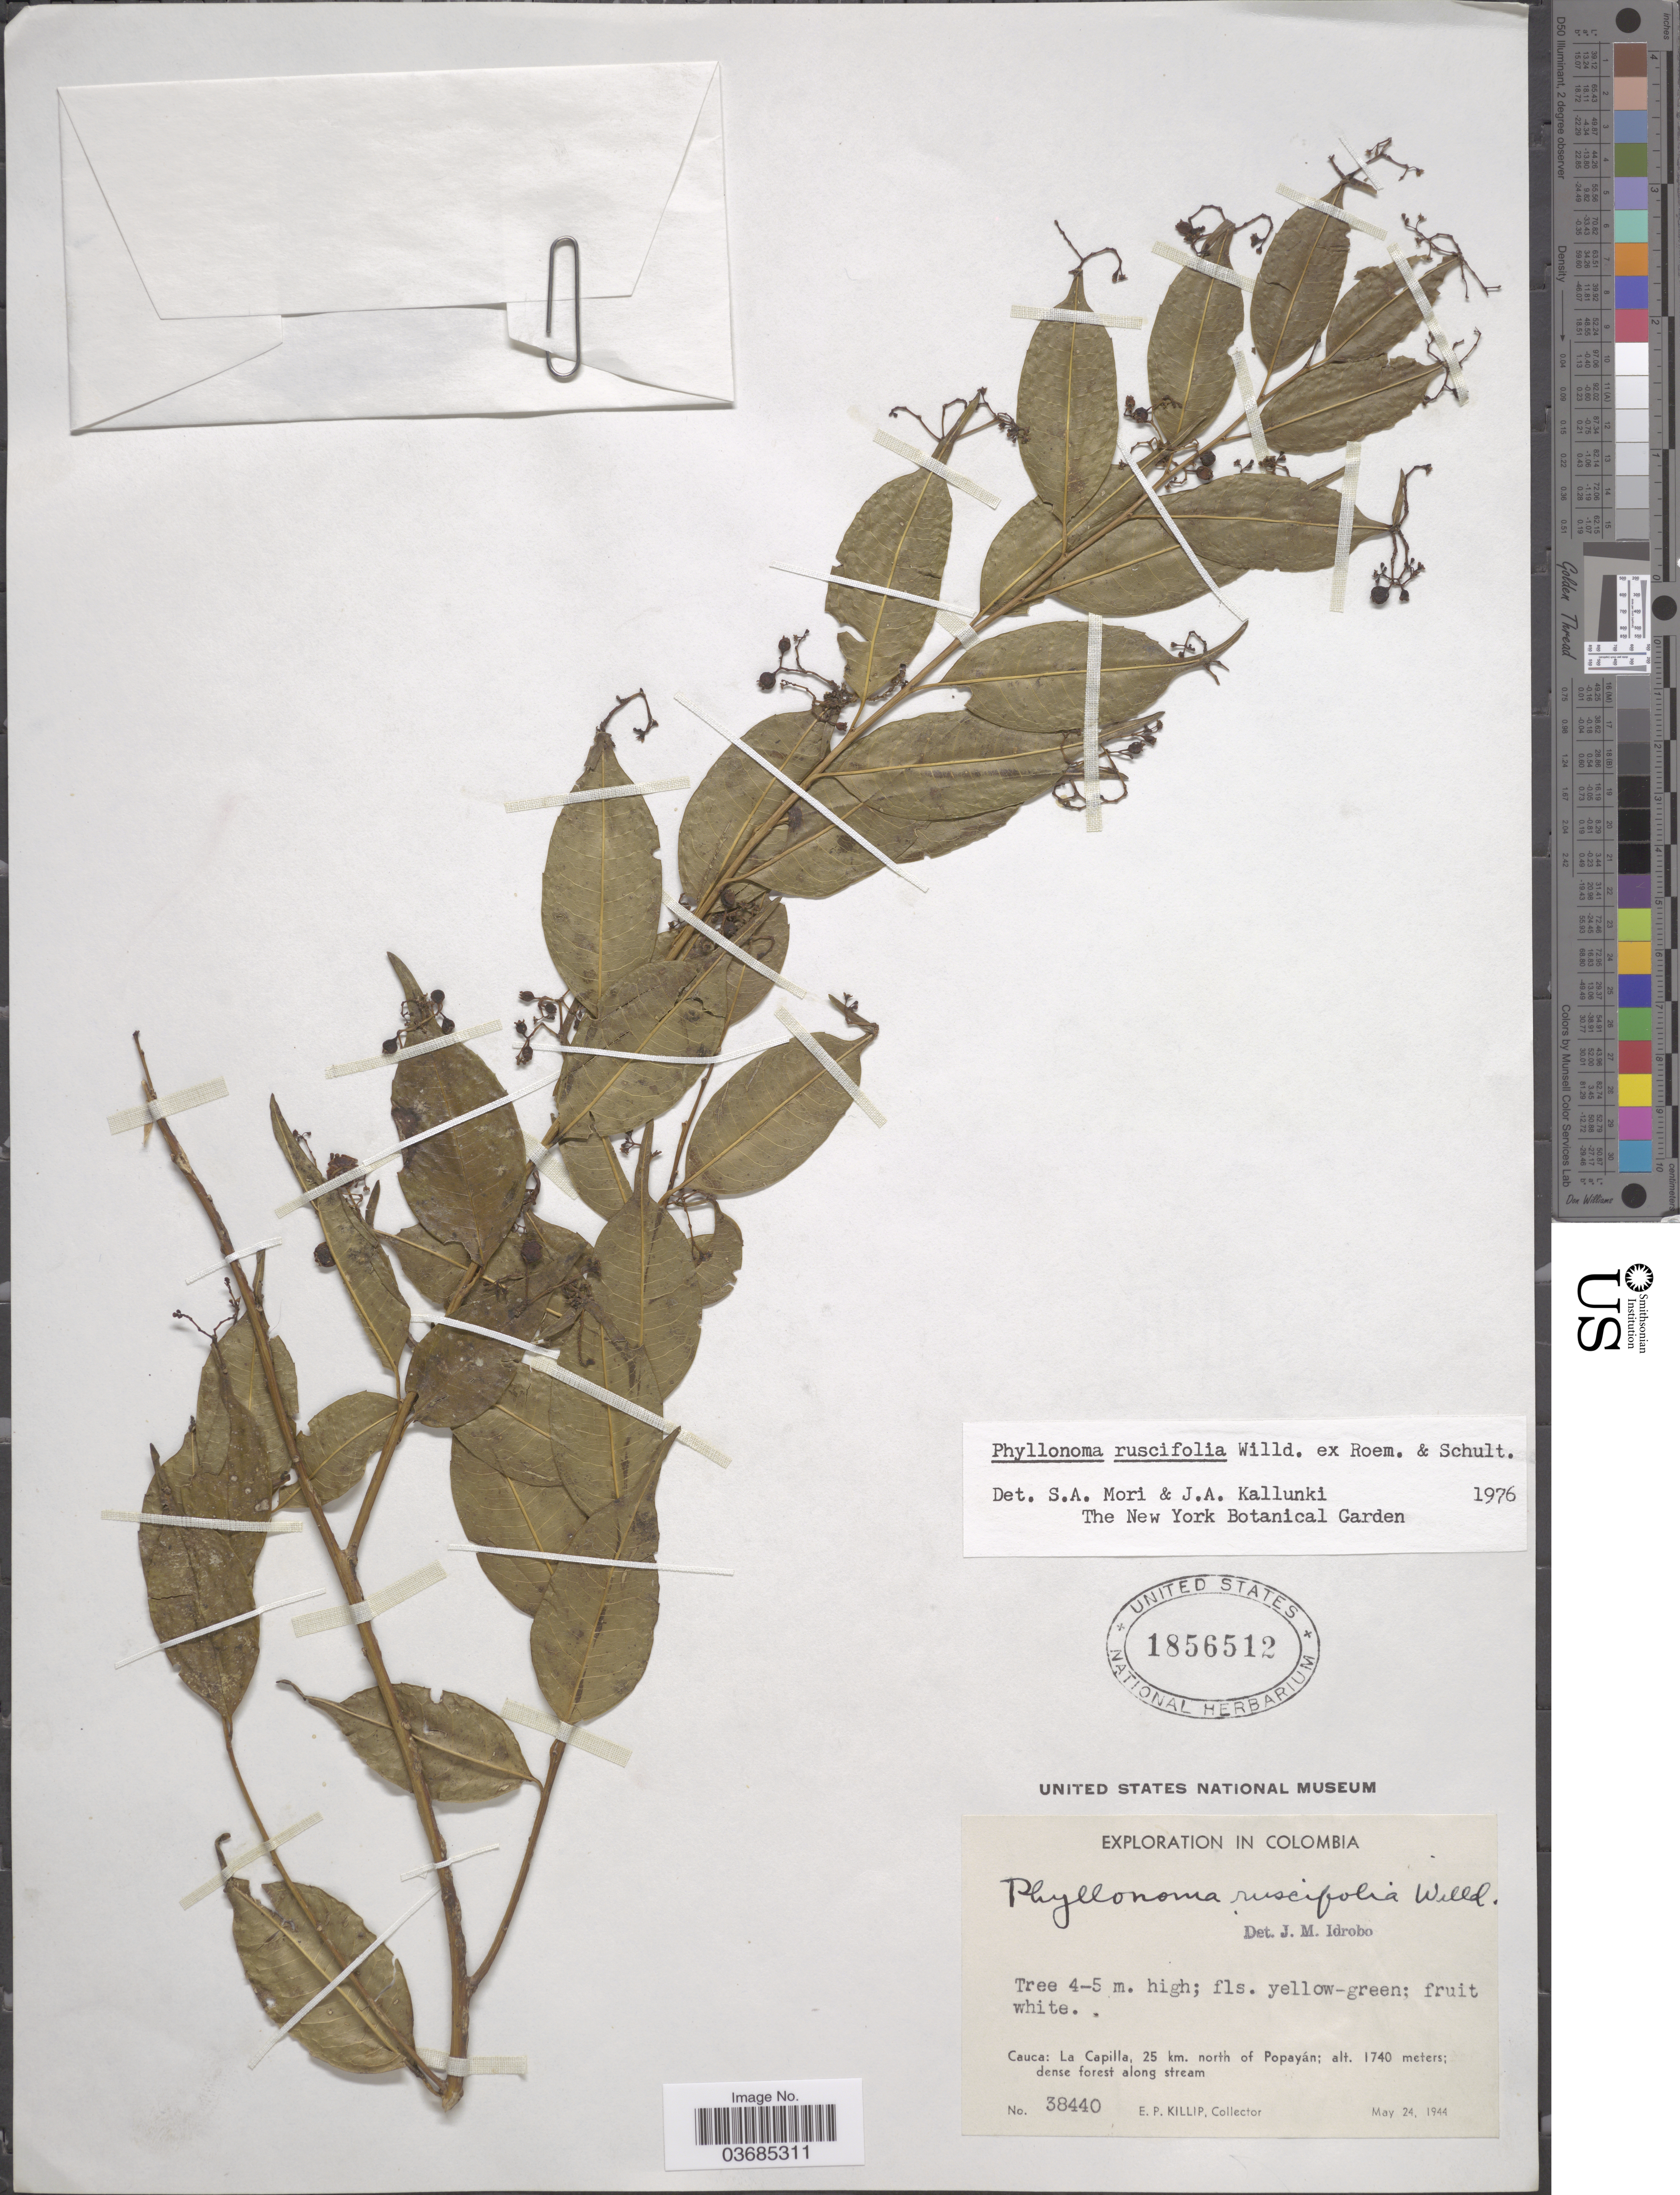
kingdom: Plantae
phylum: Tracheophyta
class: Magnoliopsida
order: Aquifoliales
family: Phyllonomaceae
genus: Phyllonoma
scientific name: Phyllonoma ruscifolia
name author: Willd. ex Schult.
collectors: E. P. Killip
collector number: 38440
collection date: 1944-05-24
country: Colombia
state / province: Cauca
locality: Exploration in Colombia. La Capilla, 25 km. north of Popayán.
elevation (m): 1740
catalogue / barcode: US 1856512